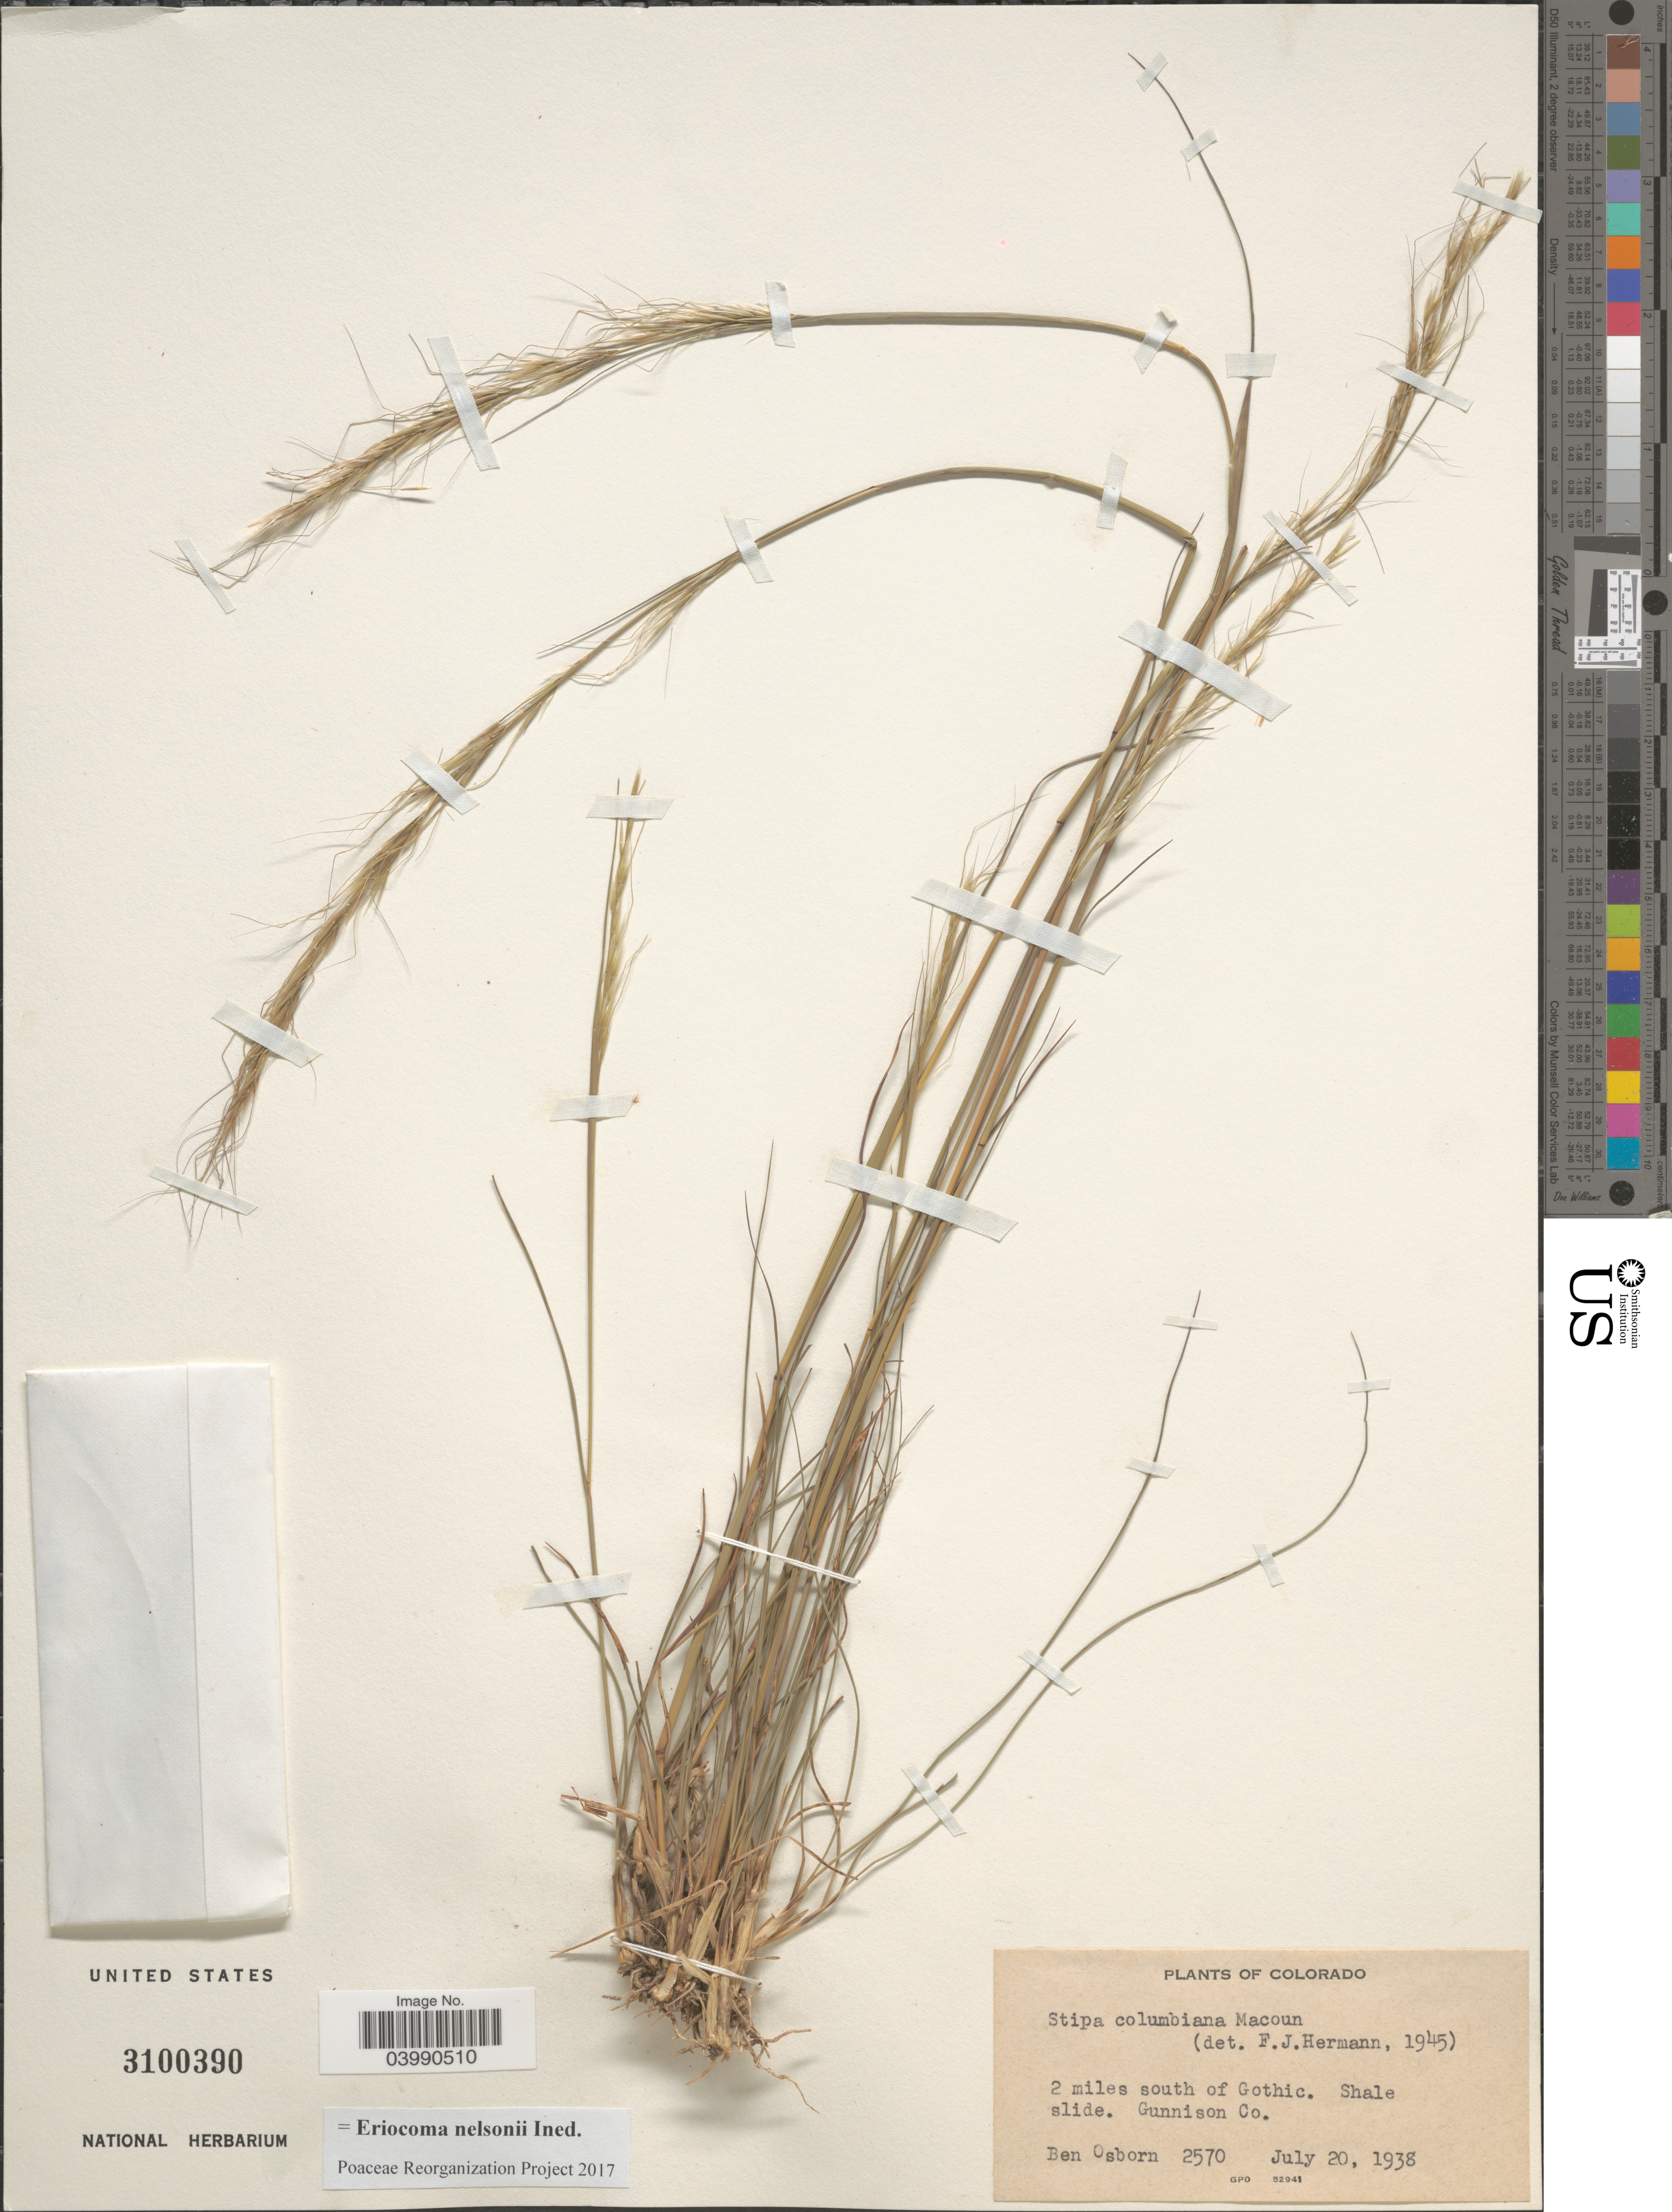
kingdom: Plantae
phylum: Tracheophyta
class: Liliopsida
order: Poales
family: Poaceae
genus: Eriocoma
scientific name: Eriocoma nelsonii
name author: (Scribn.) Romasch.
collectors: B. Osborn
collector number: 2570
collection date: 1938-07-20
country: United States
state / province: Colorado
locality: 2 miles south of Gothic. Shale slide. Gunnison Co.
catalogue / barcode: US 3100390